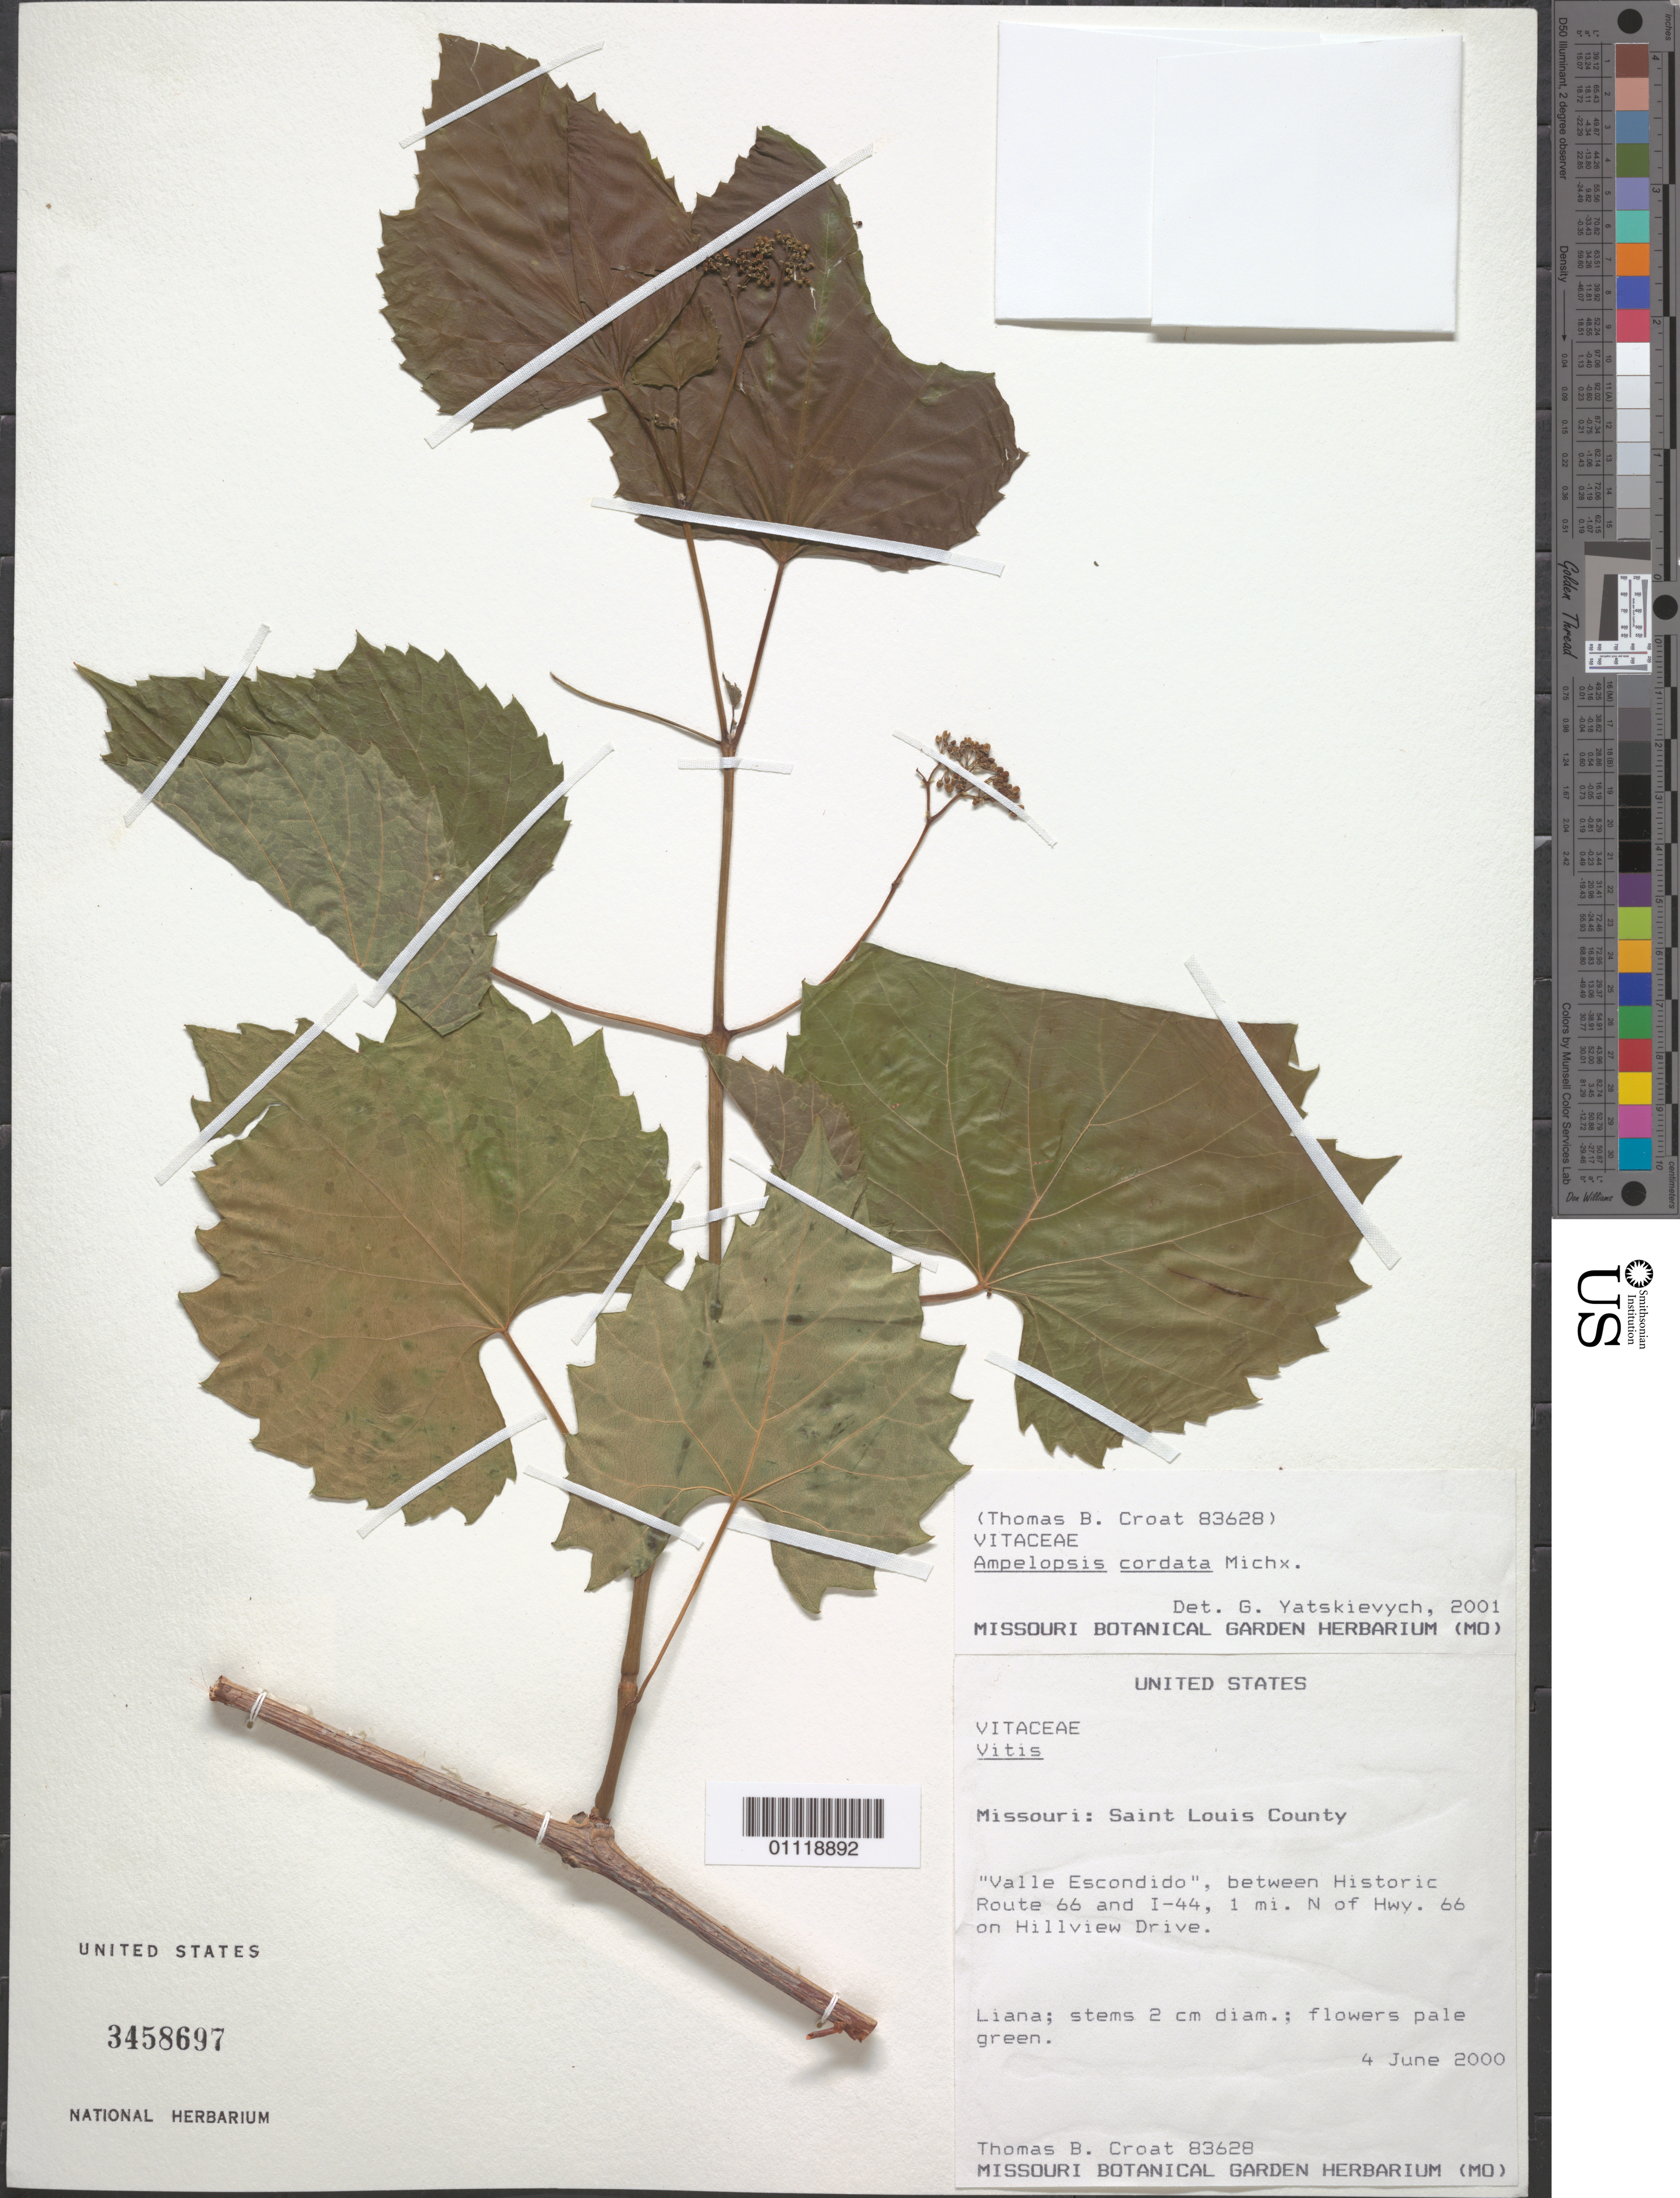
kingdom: Plantae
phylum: Tracheophyta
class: Magnoliopsida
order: Vitales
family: Vitaceae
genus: Ampelopsis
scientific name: Ampelopsis cordata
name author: Michx.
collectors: T. B. Croat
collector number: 83628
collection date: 2000-06-04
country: United States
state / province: Missouri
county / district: Saint Louis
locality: "Valle Escondido", between Historic Route 66 and I-44, 1 mi N of Hwy 66 on Hillview Drive.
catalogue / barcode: US 3458697